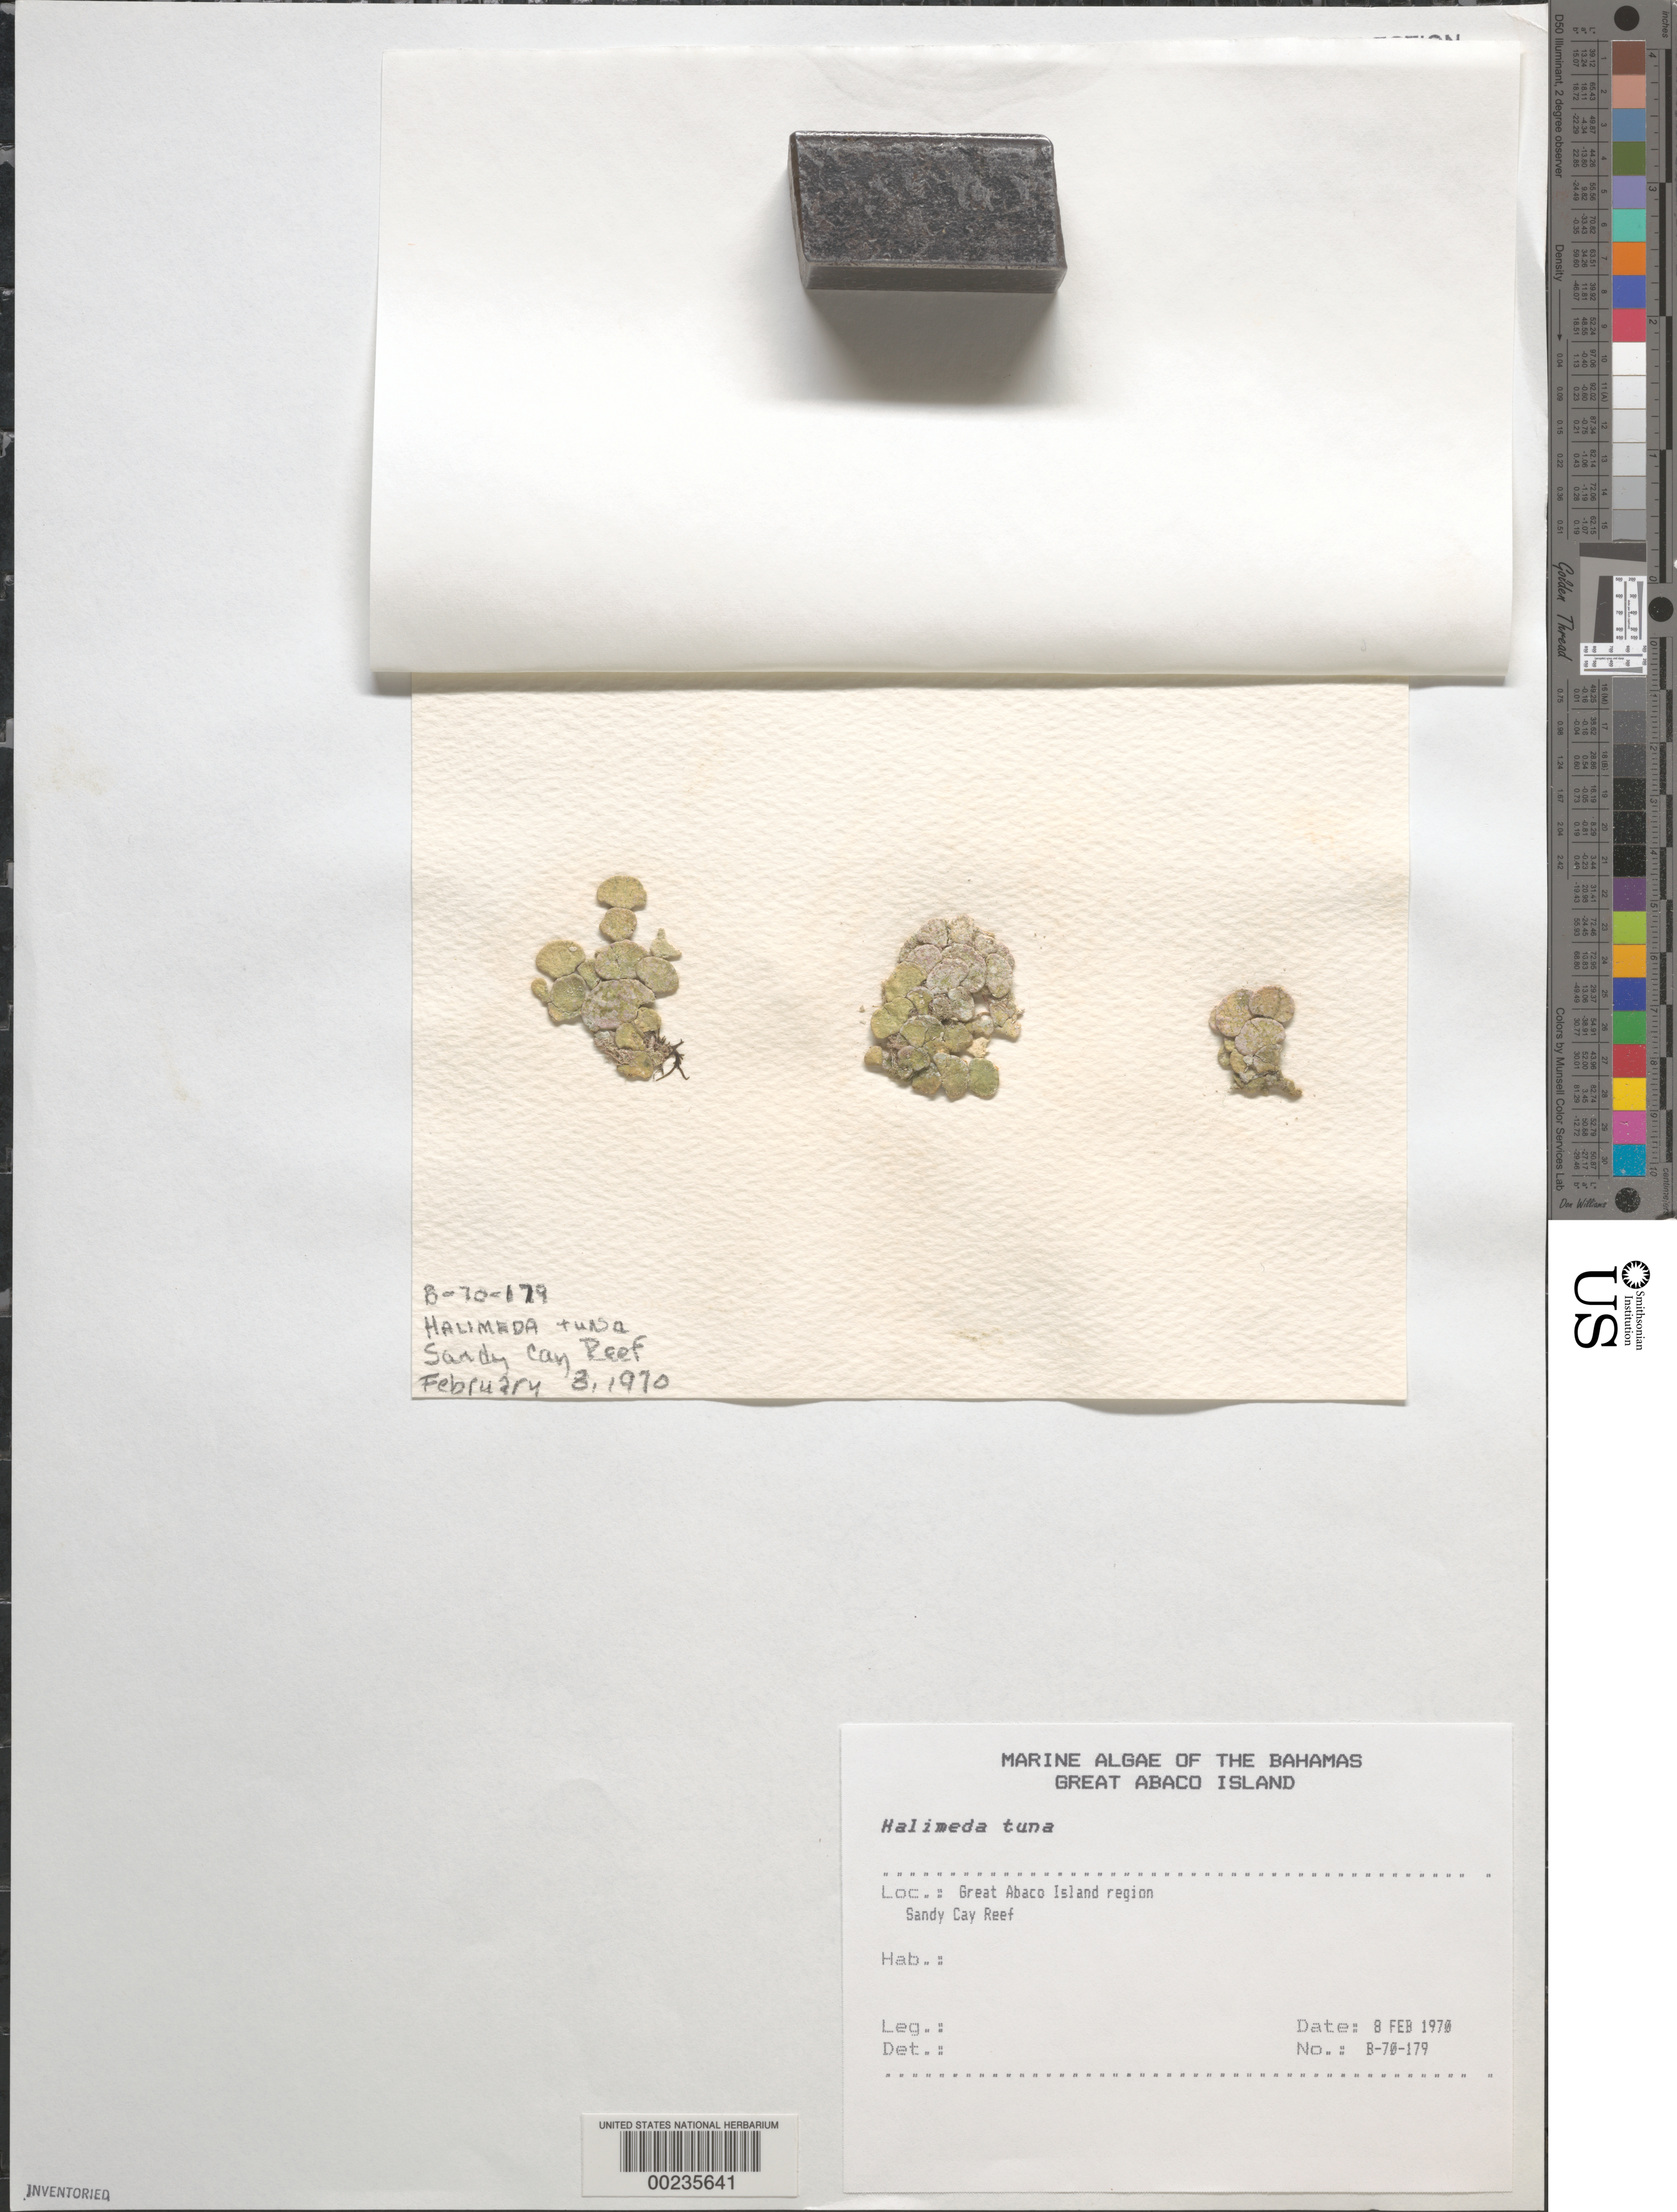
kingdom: Plantae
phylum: Chlorophyta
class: Ulvophyceae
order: Bryopsidales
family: Halimedaceae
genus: Halimeda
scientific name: Halimeda tuna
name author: (J. Ellis & Sol.) J.V.Lamouroux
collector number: B-70-179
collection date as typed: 08 Feb 1970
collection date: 1970-02-08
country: Bahamas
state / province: Abaco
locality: Sandy cay reef, great abaco island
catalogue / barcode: US 26361